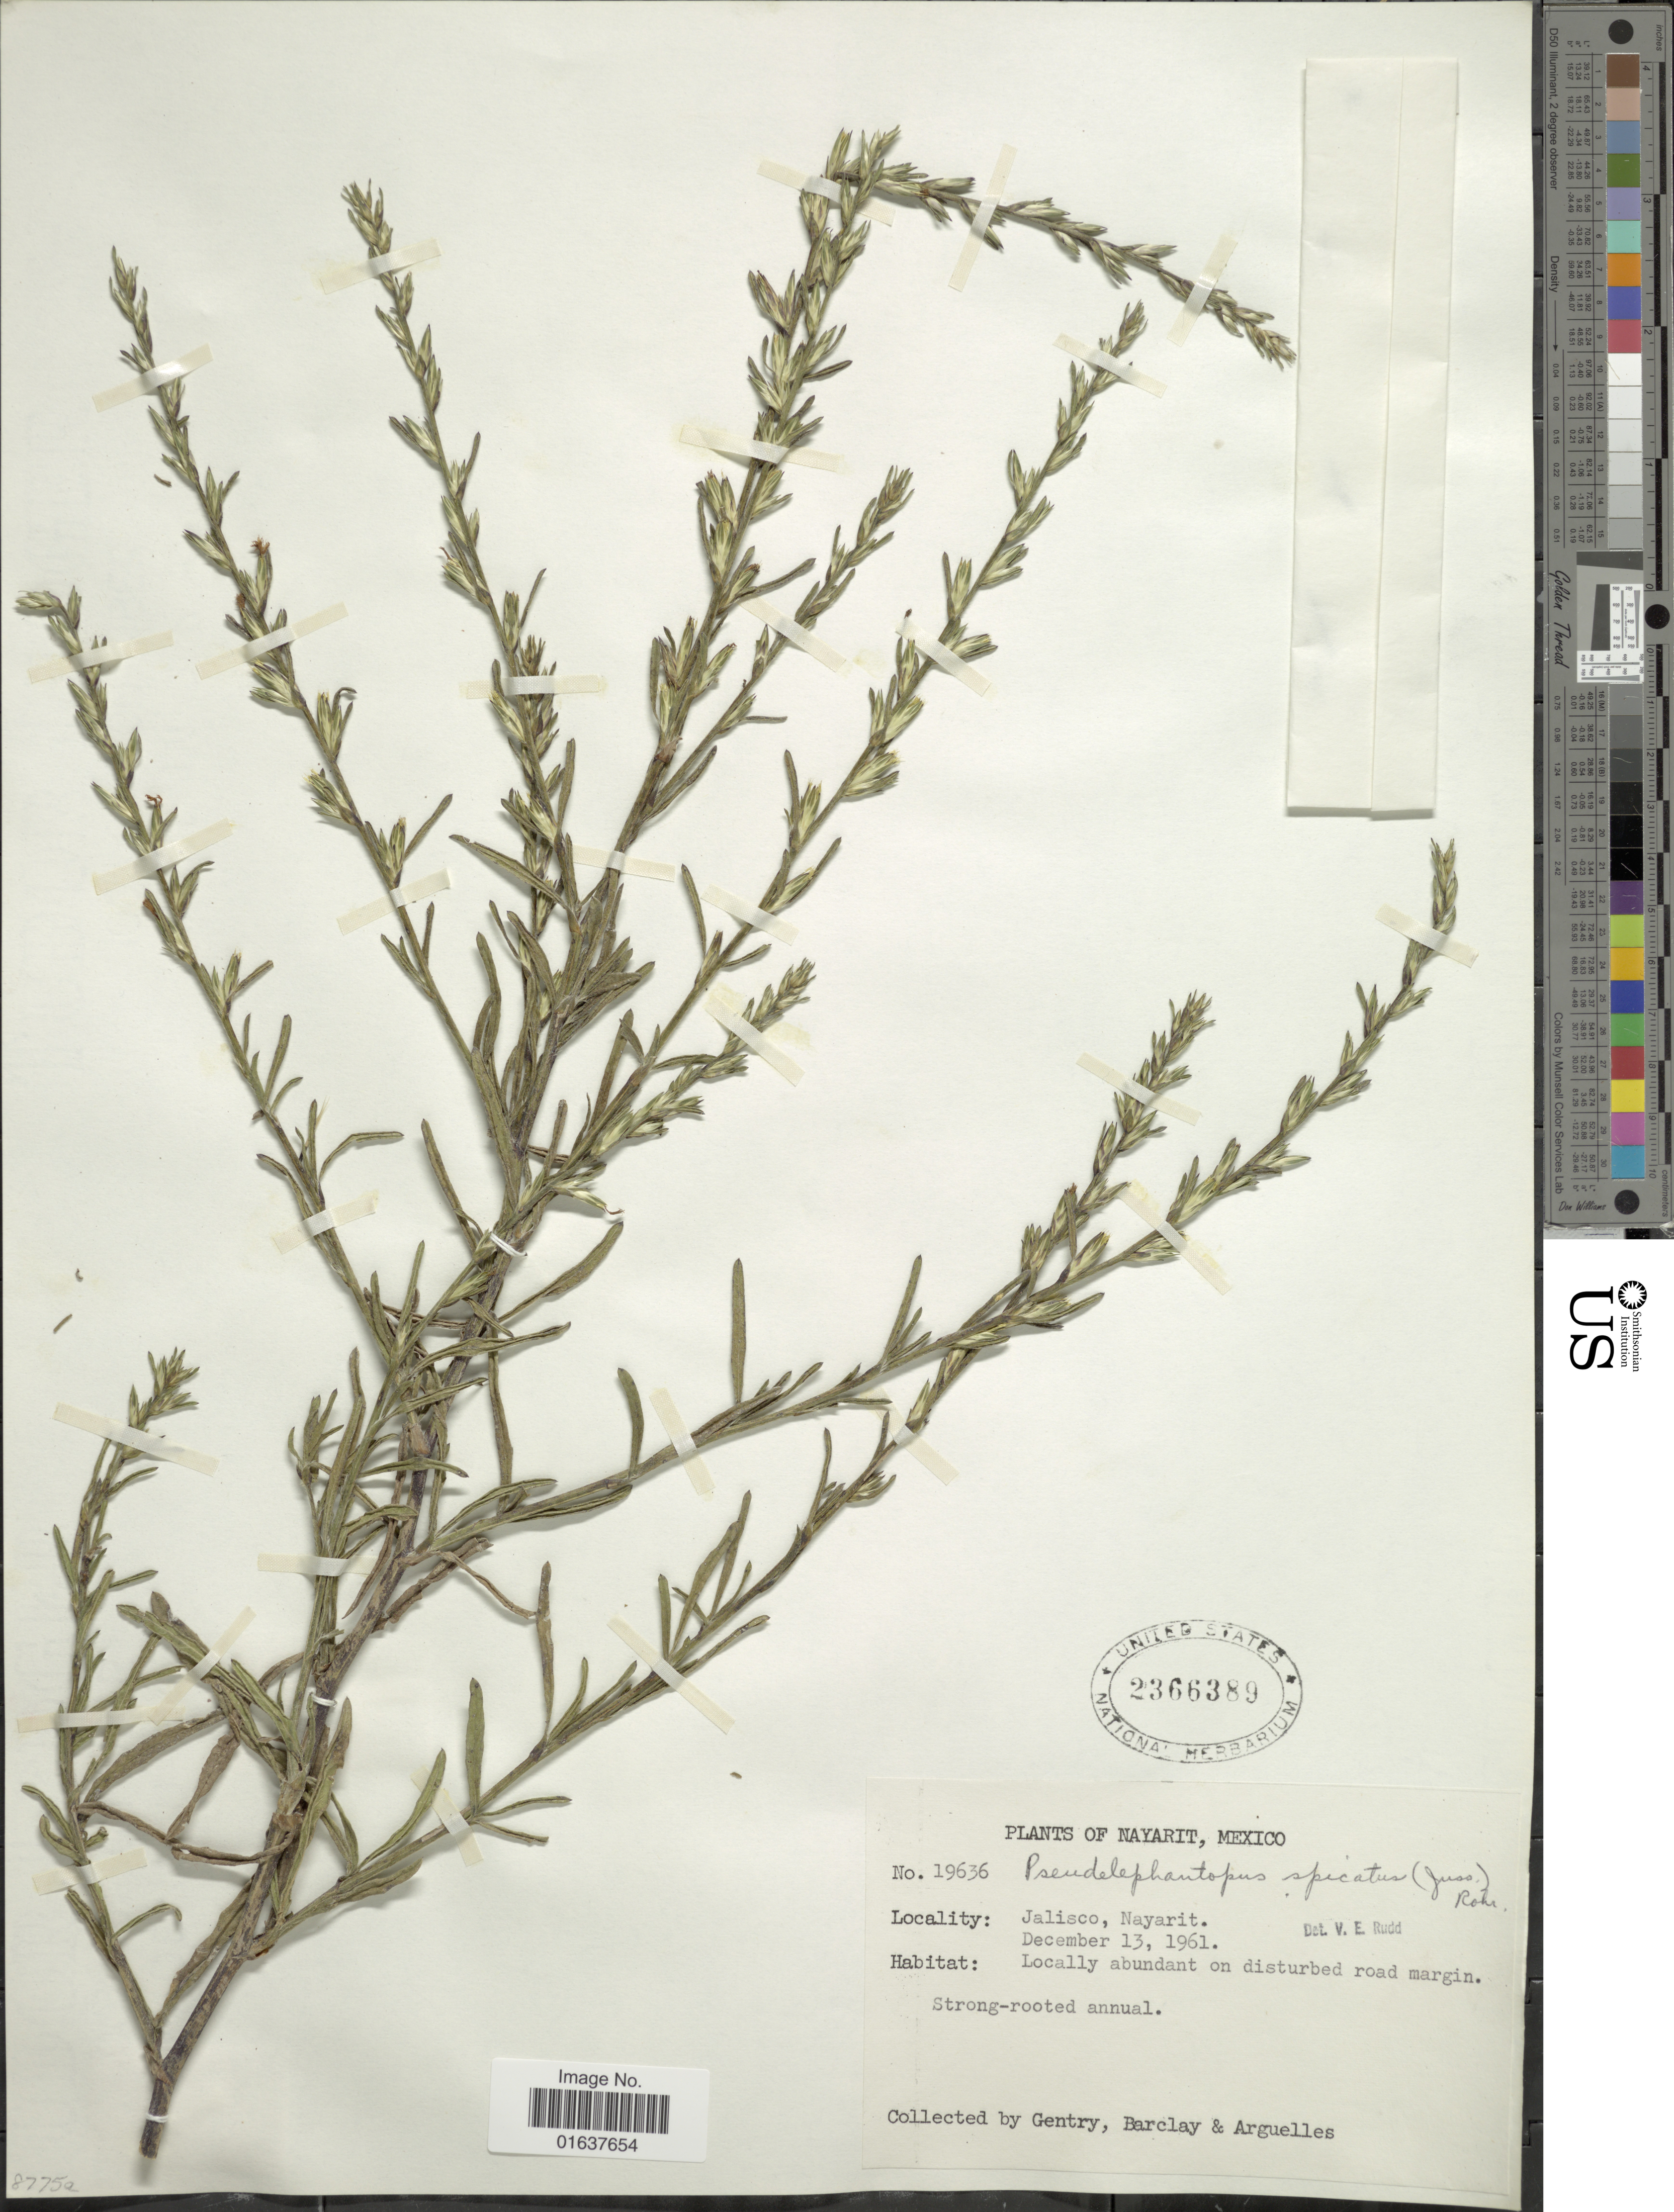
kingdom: Plantae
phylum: Tracheophyta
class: Magnoliopsida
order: Asterales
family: Asteraceae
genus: Pseudelephantopus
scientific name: Pseudelephantopus spicatus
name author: (Juss. ex Aubl.) C.F. Baker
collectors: Gentry, --, -- Barclay & Arguelles, --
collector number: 19636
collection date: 1961-12-13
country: Mexico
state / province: Nayarit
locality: Jalisco, Nayarit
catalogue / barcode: US 2366389